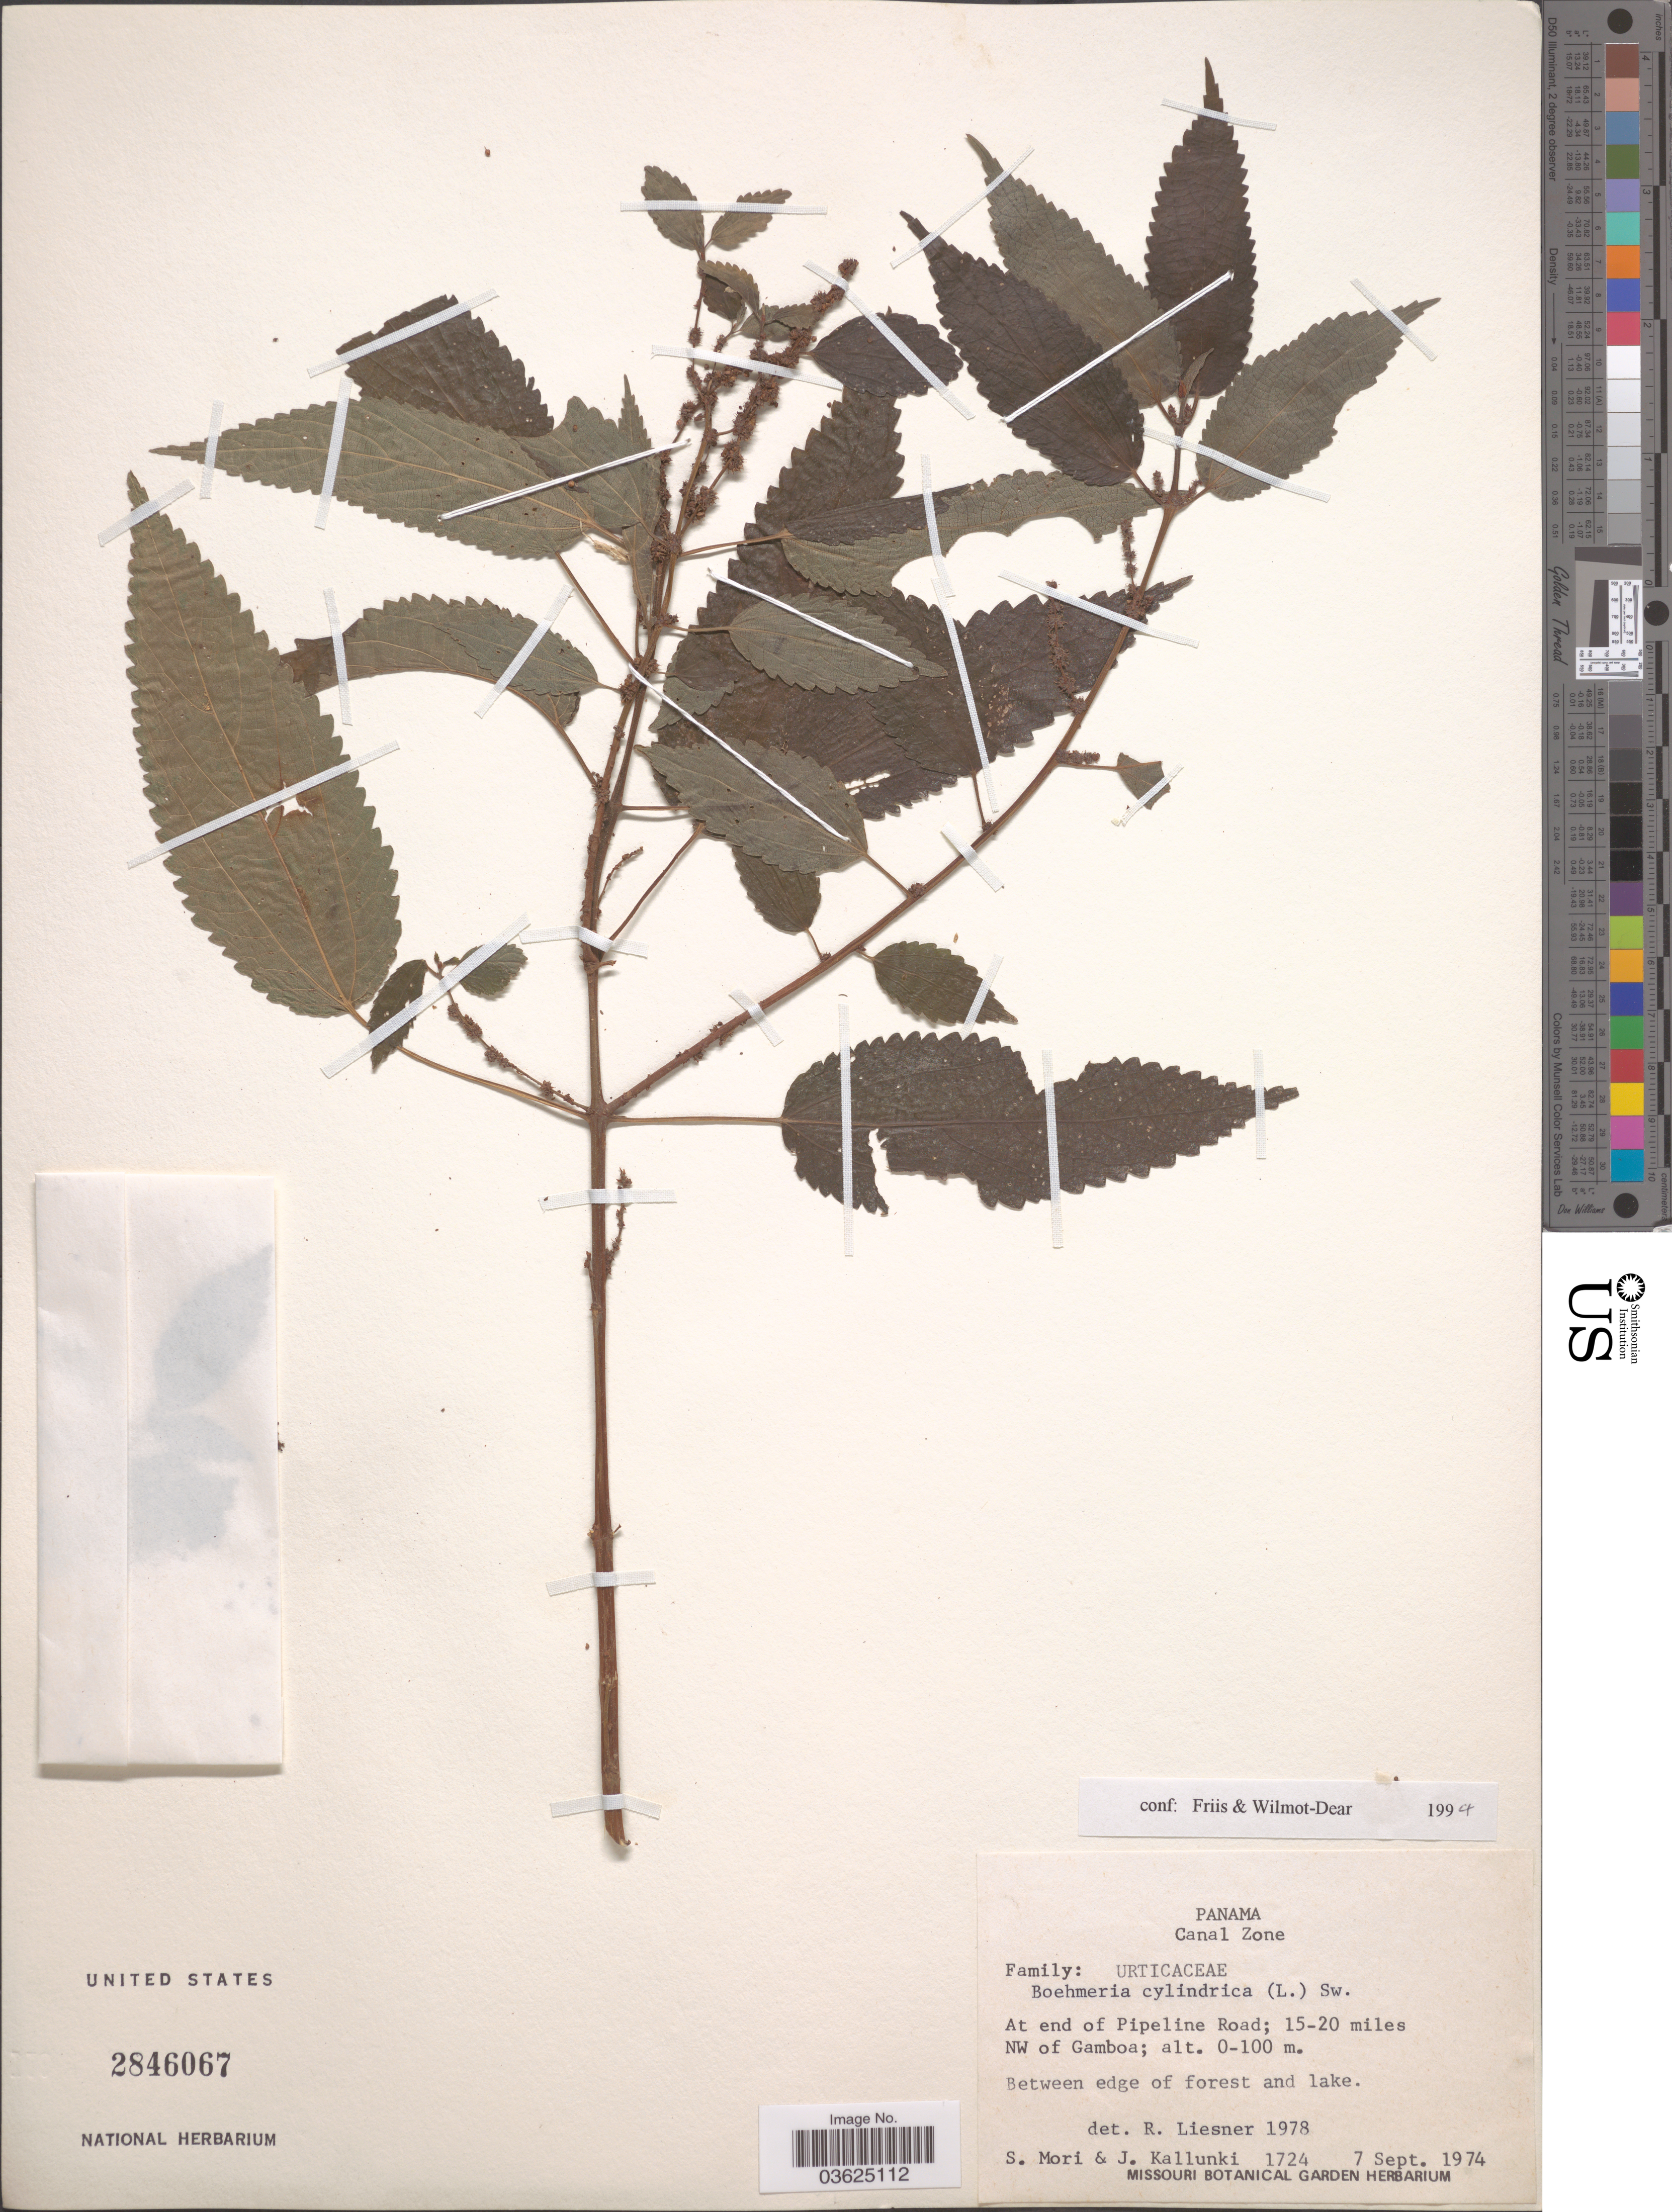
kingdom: Plantae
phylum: Tracheophyta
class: Magnoliopsida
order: Rosales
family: Urticaceae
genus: Boehmeria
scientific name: Boehmeria cylindrica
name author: (L.) Sw.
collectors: S. Mori & J. Kallunki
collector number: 1724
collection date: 1974-09-07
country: Panama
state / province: Colón / Panamá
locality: Canal Zone. At end of Pipeline Road; 15-20 miles NW of Gamboa.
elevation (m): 0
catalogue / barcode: US 2846067